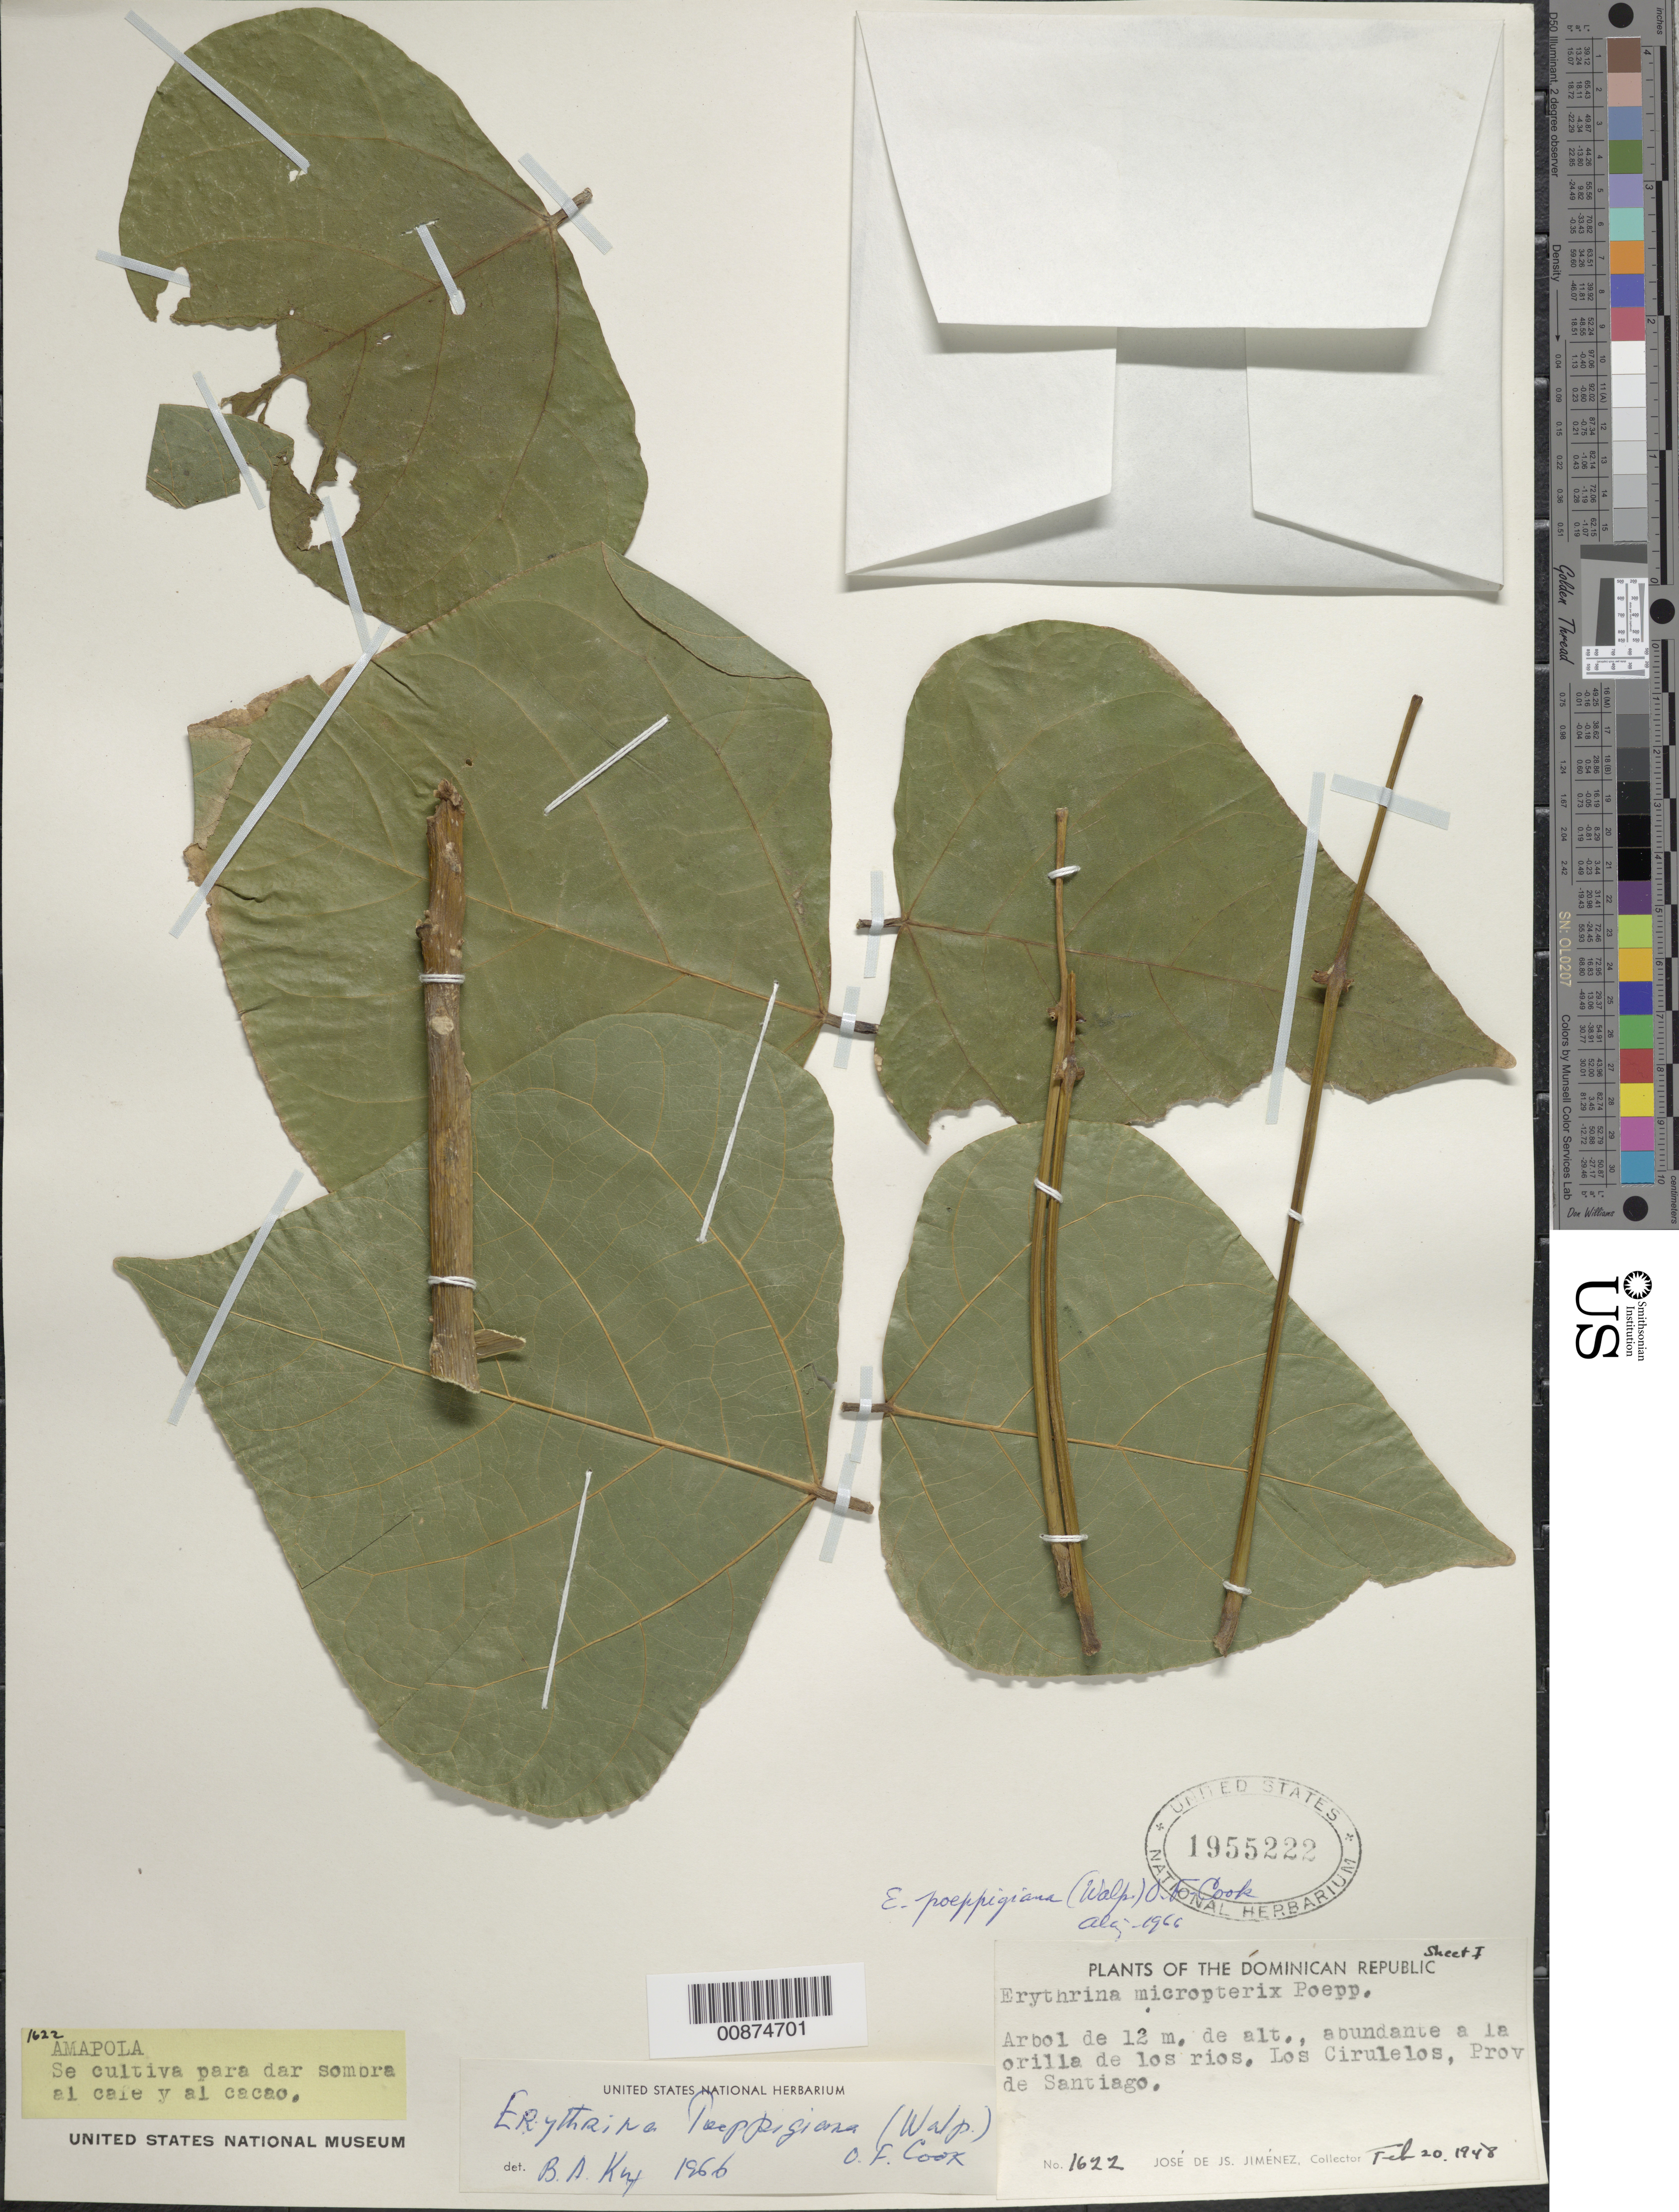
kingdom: Plantae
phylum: Tracheophyta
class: Magnoliopsida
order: Fabales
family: Fabaceae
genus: Erythrina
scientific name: Erythrina poeppigiana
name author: (Walp.) O.F. Cook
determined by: Krukoff, B. A.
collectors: J. J. Jiménez Almonte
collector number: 1622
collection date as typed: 20 Feb 1948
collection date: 1948-02-20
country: Dominican Republic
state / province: Santiago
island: Hispaniola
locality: Los Ciruelos.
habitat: Abundante a la orilla de los ríos.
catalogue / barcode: US 1955222